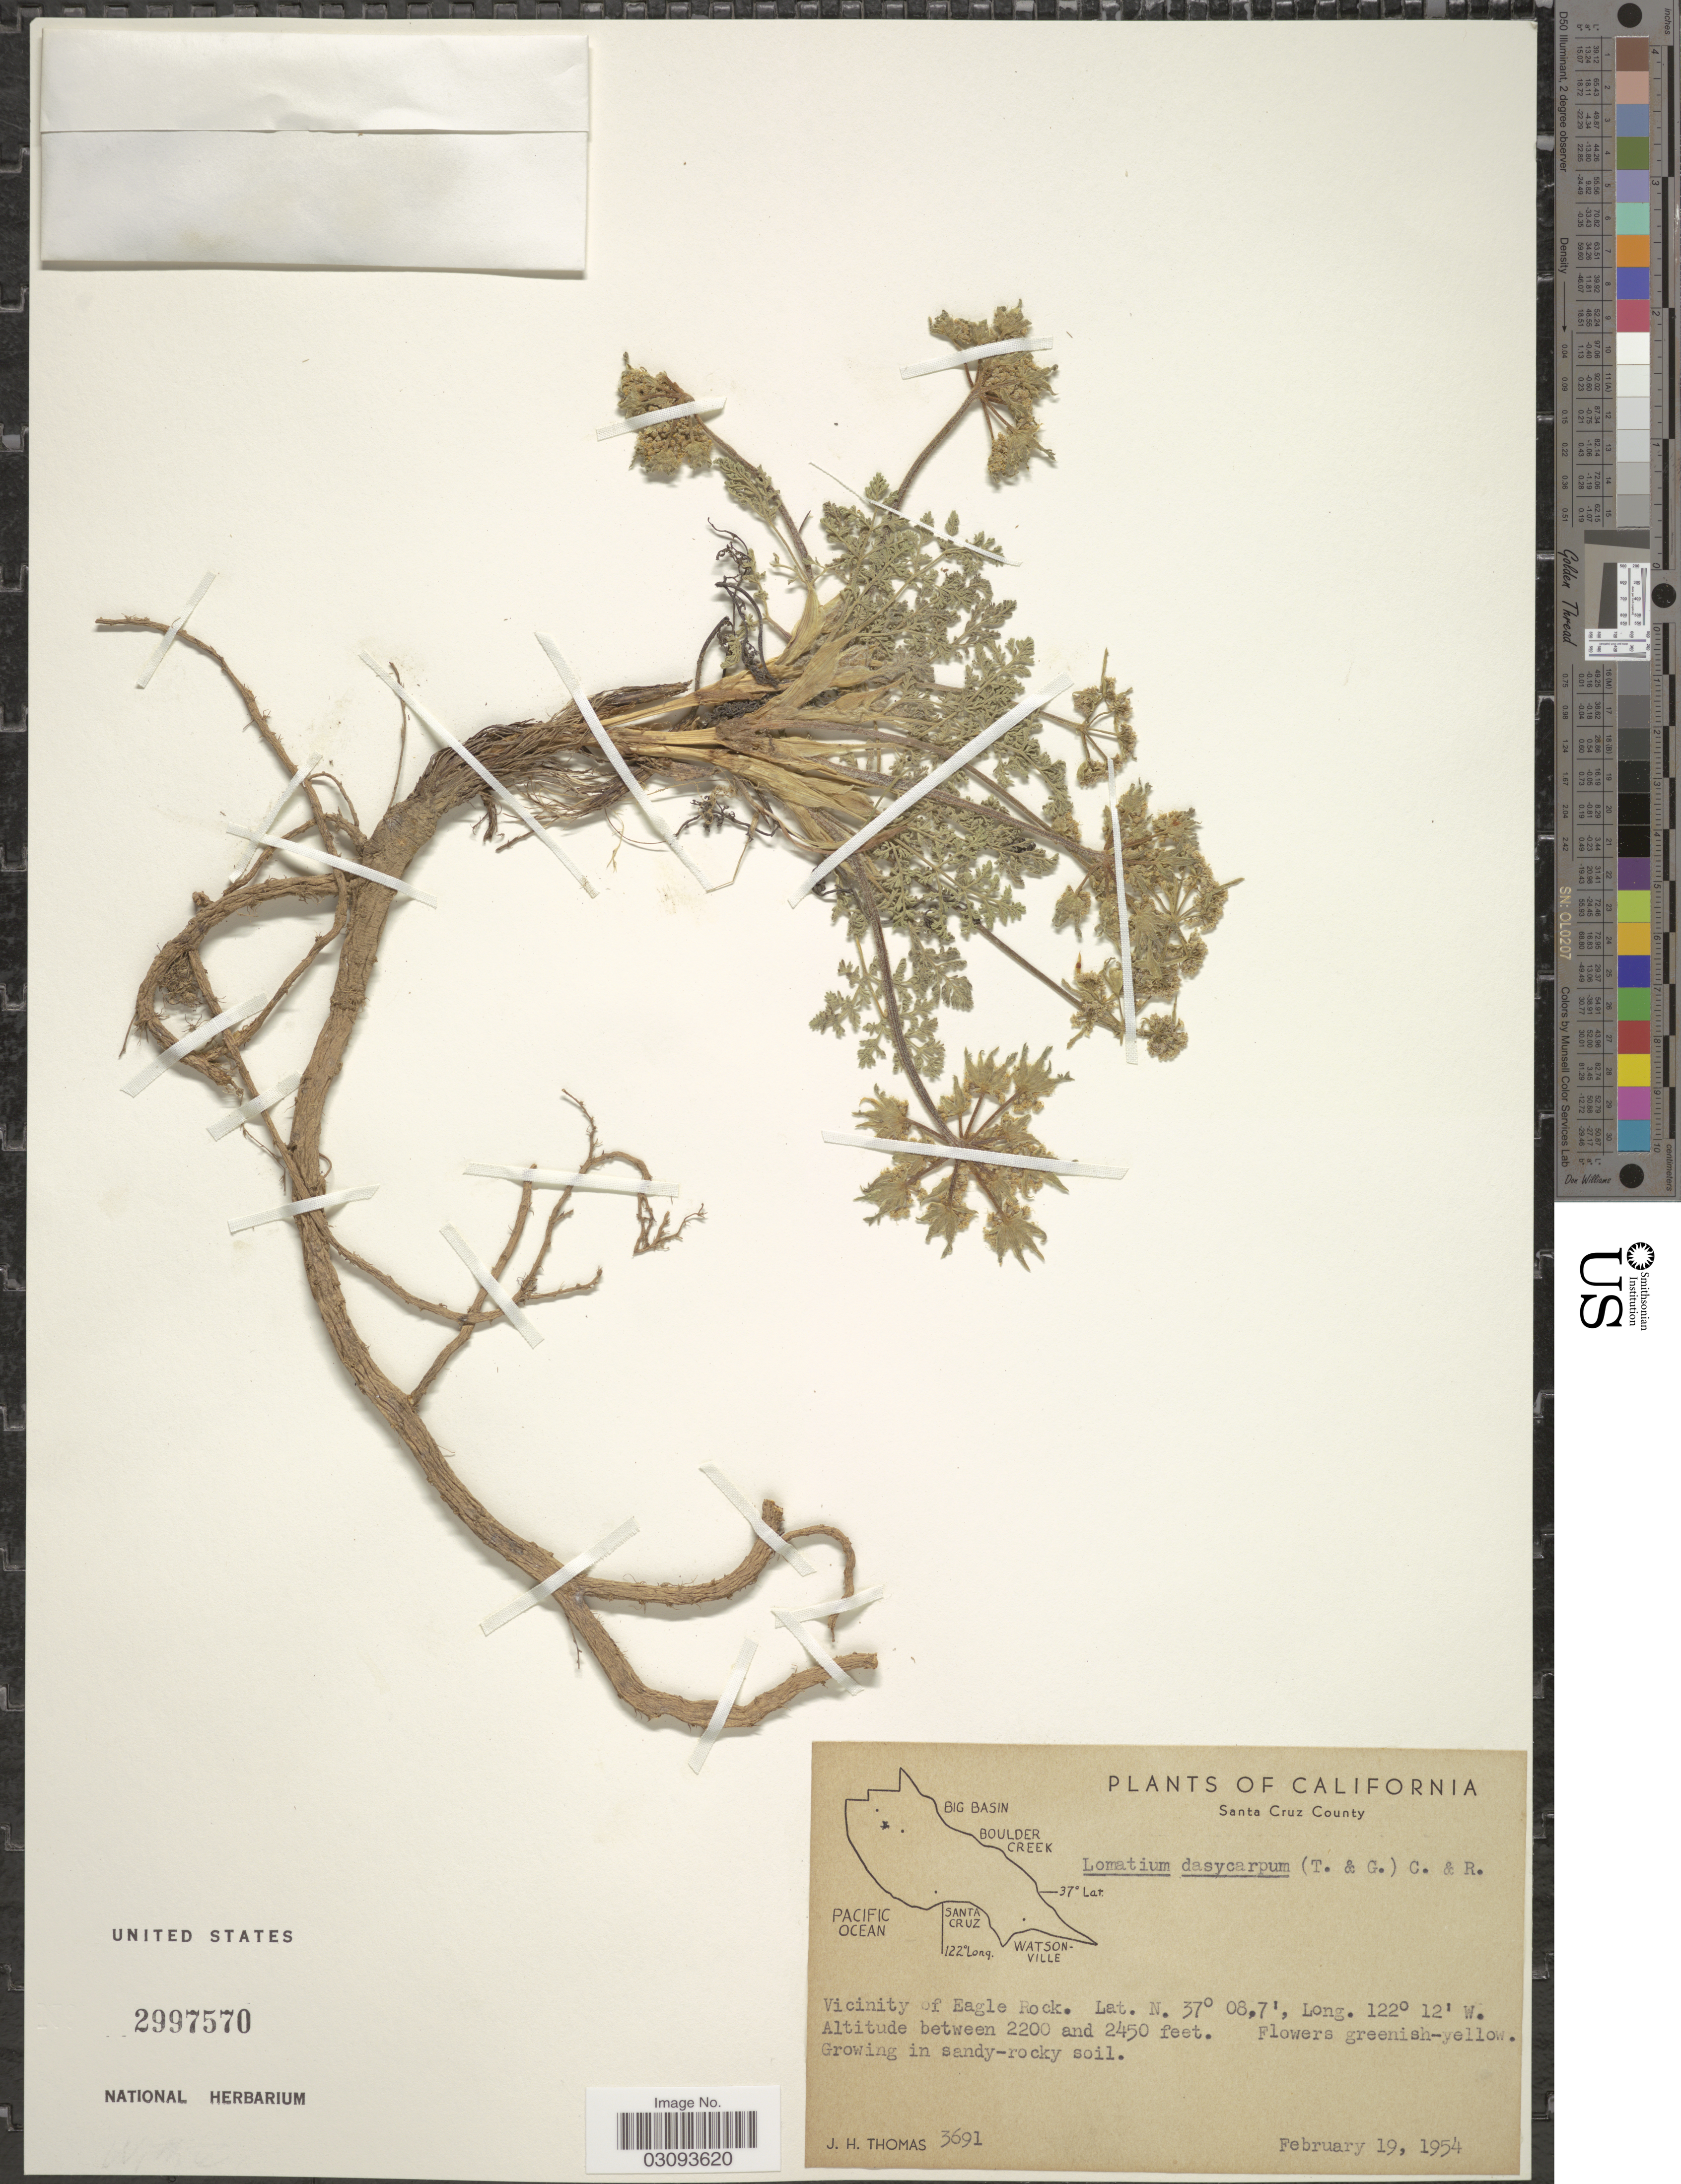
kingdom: Plantae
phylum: Tracheophyta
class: Magnoliopsida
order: Apiales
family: Apiaceae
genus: Lomatium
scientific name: Lomatium dasycarpum subsp. dasycarpum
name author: (Torr.) J.M. Coult. & Rose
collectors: J. H. Thomas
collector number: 3691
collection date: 1954-02-19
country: United States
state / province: California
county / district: Santa Cruz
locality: Santa Cruz County. Vicinity of Eagle Rock.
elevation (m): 671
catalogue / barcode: US 2997570